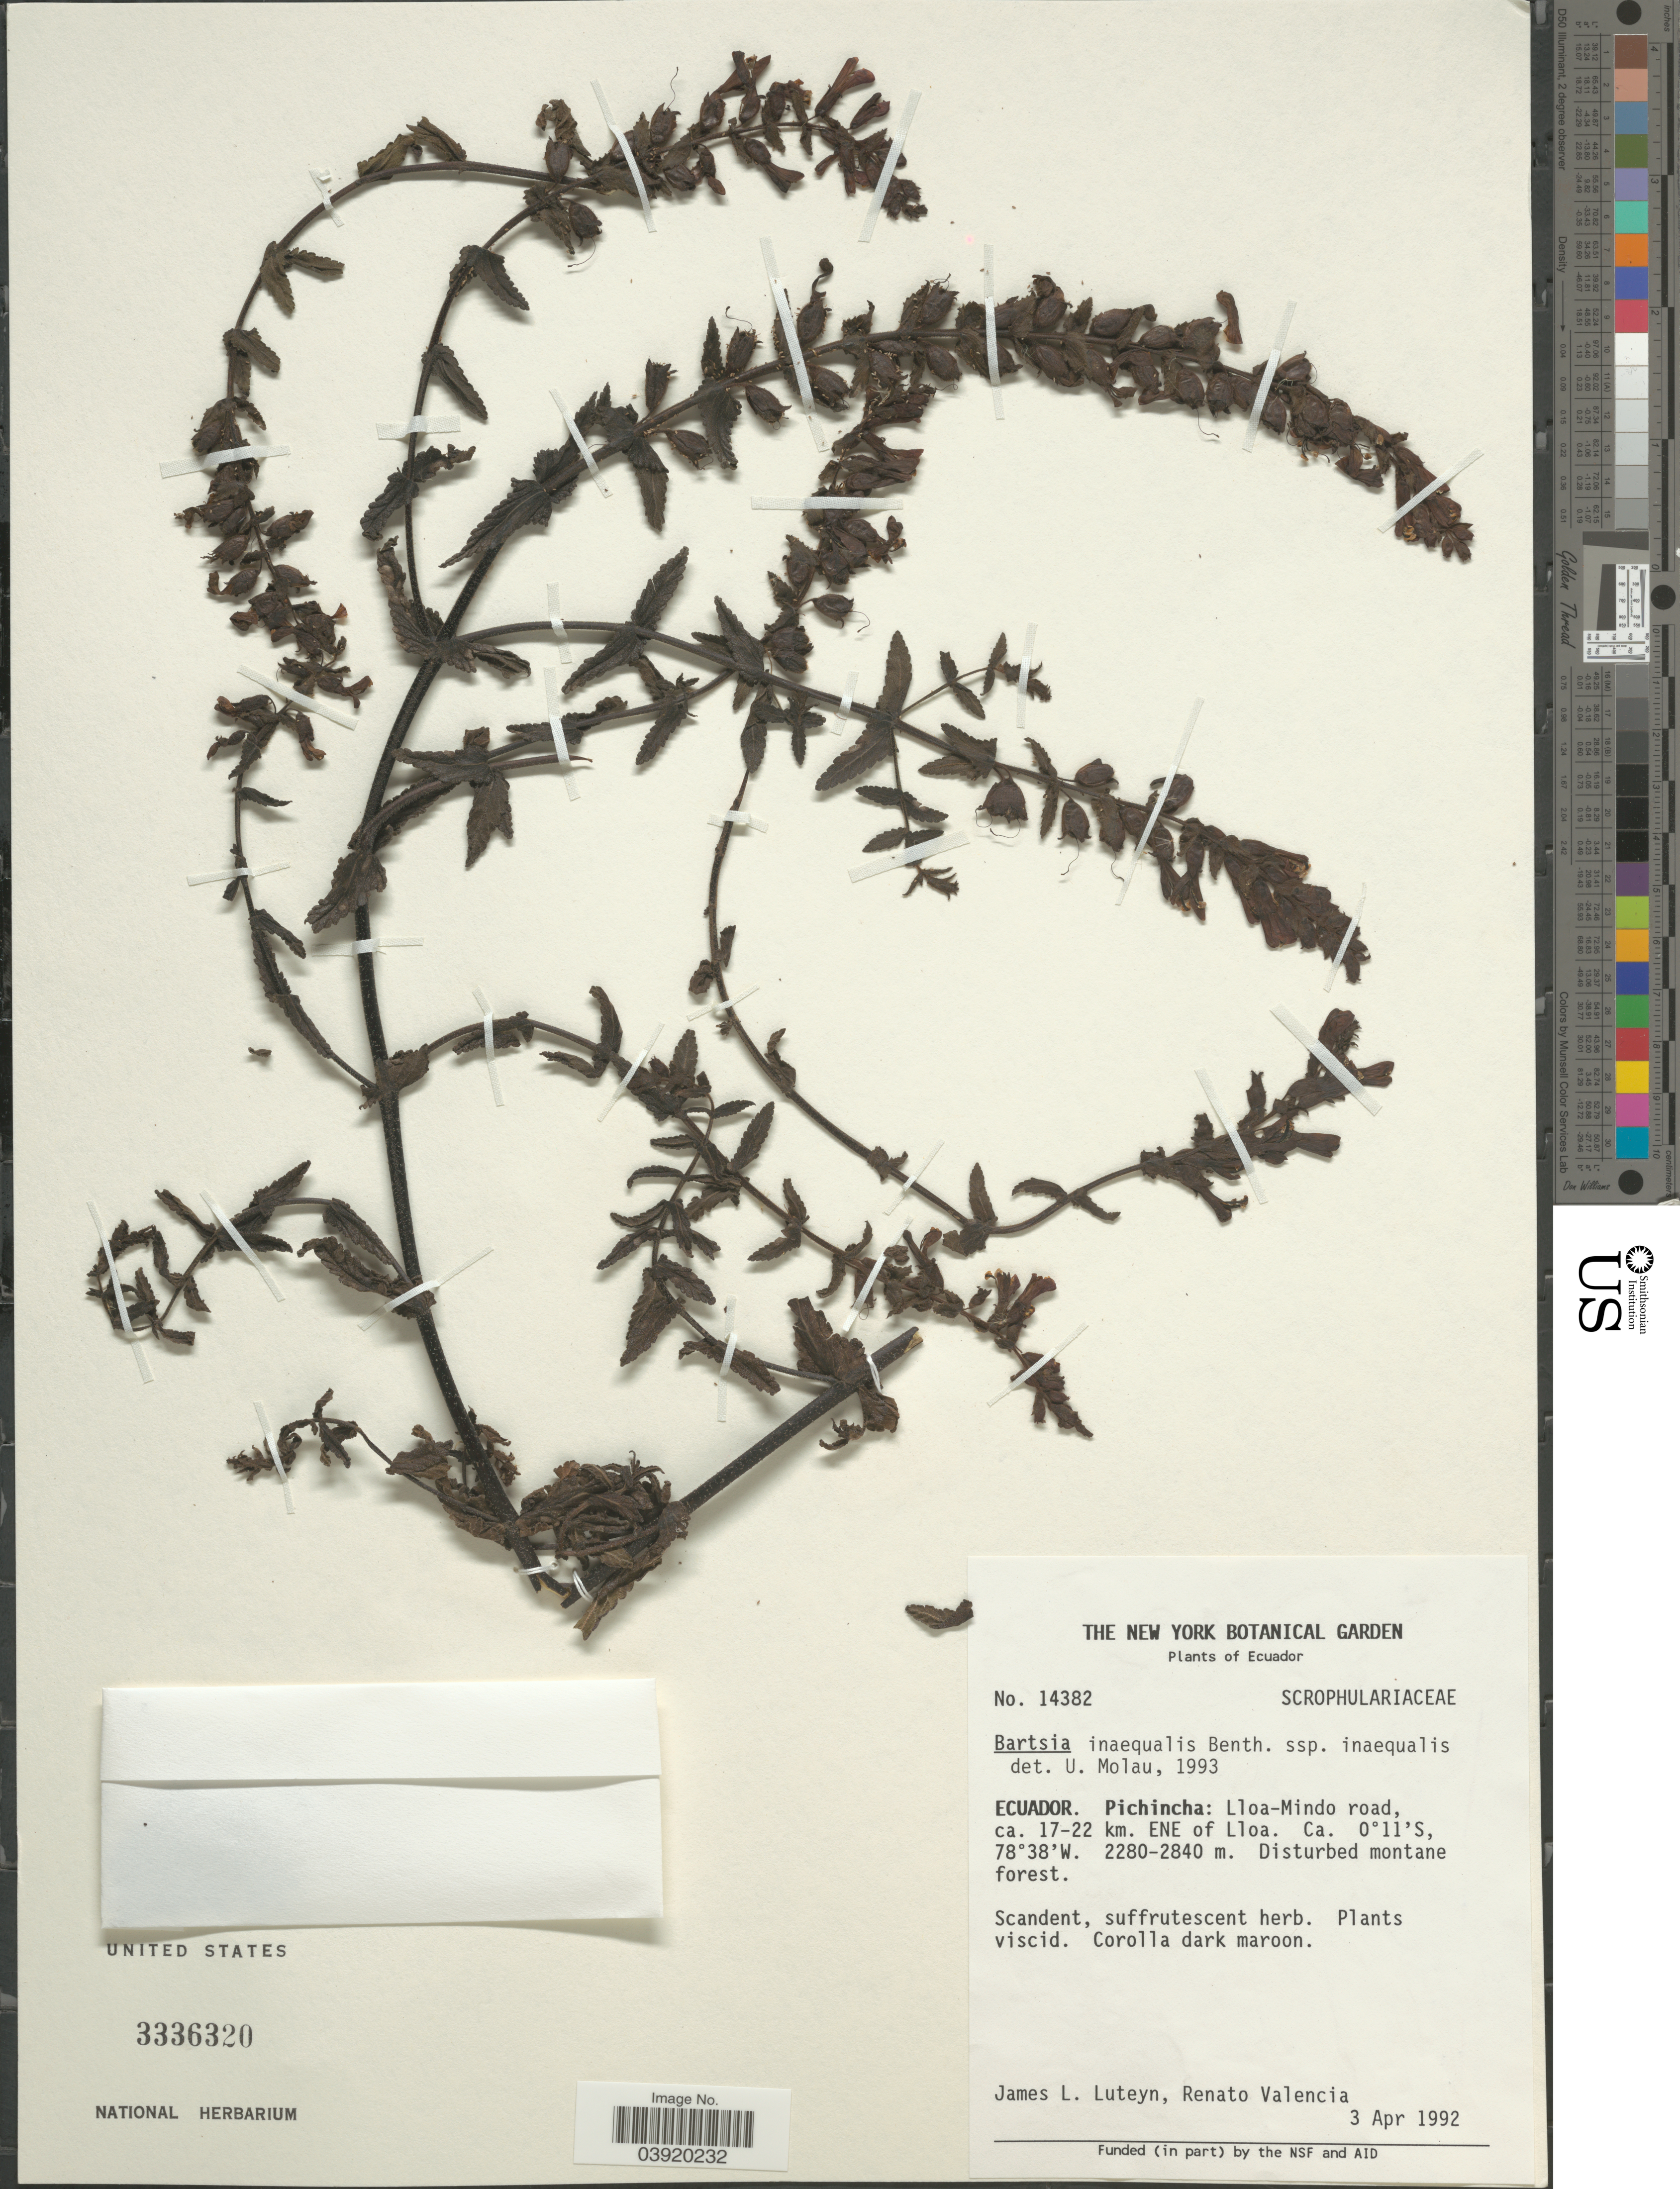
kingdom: Plantae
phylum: Tracheophyta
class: Magnoliopsida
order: Lamiales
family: Orobanchaceae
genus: Bartsia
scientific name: Bartsia inaequalis subsp. inaequalis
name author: Benth.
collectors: J. L. Luteyn & R. Valencia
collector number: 14382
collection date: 1992-04-03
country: Ecuador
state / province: Pichincha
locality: Lloa-Mindo road, ca. 17-22 km. ENE of Lloa.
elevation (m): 2280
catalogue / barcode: US 3336320